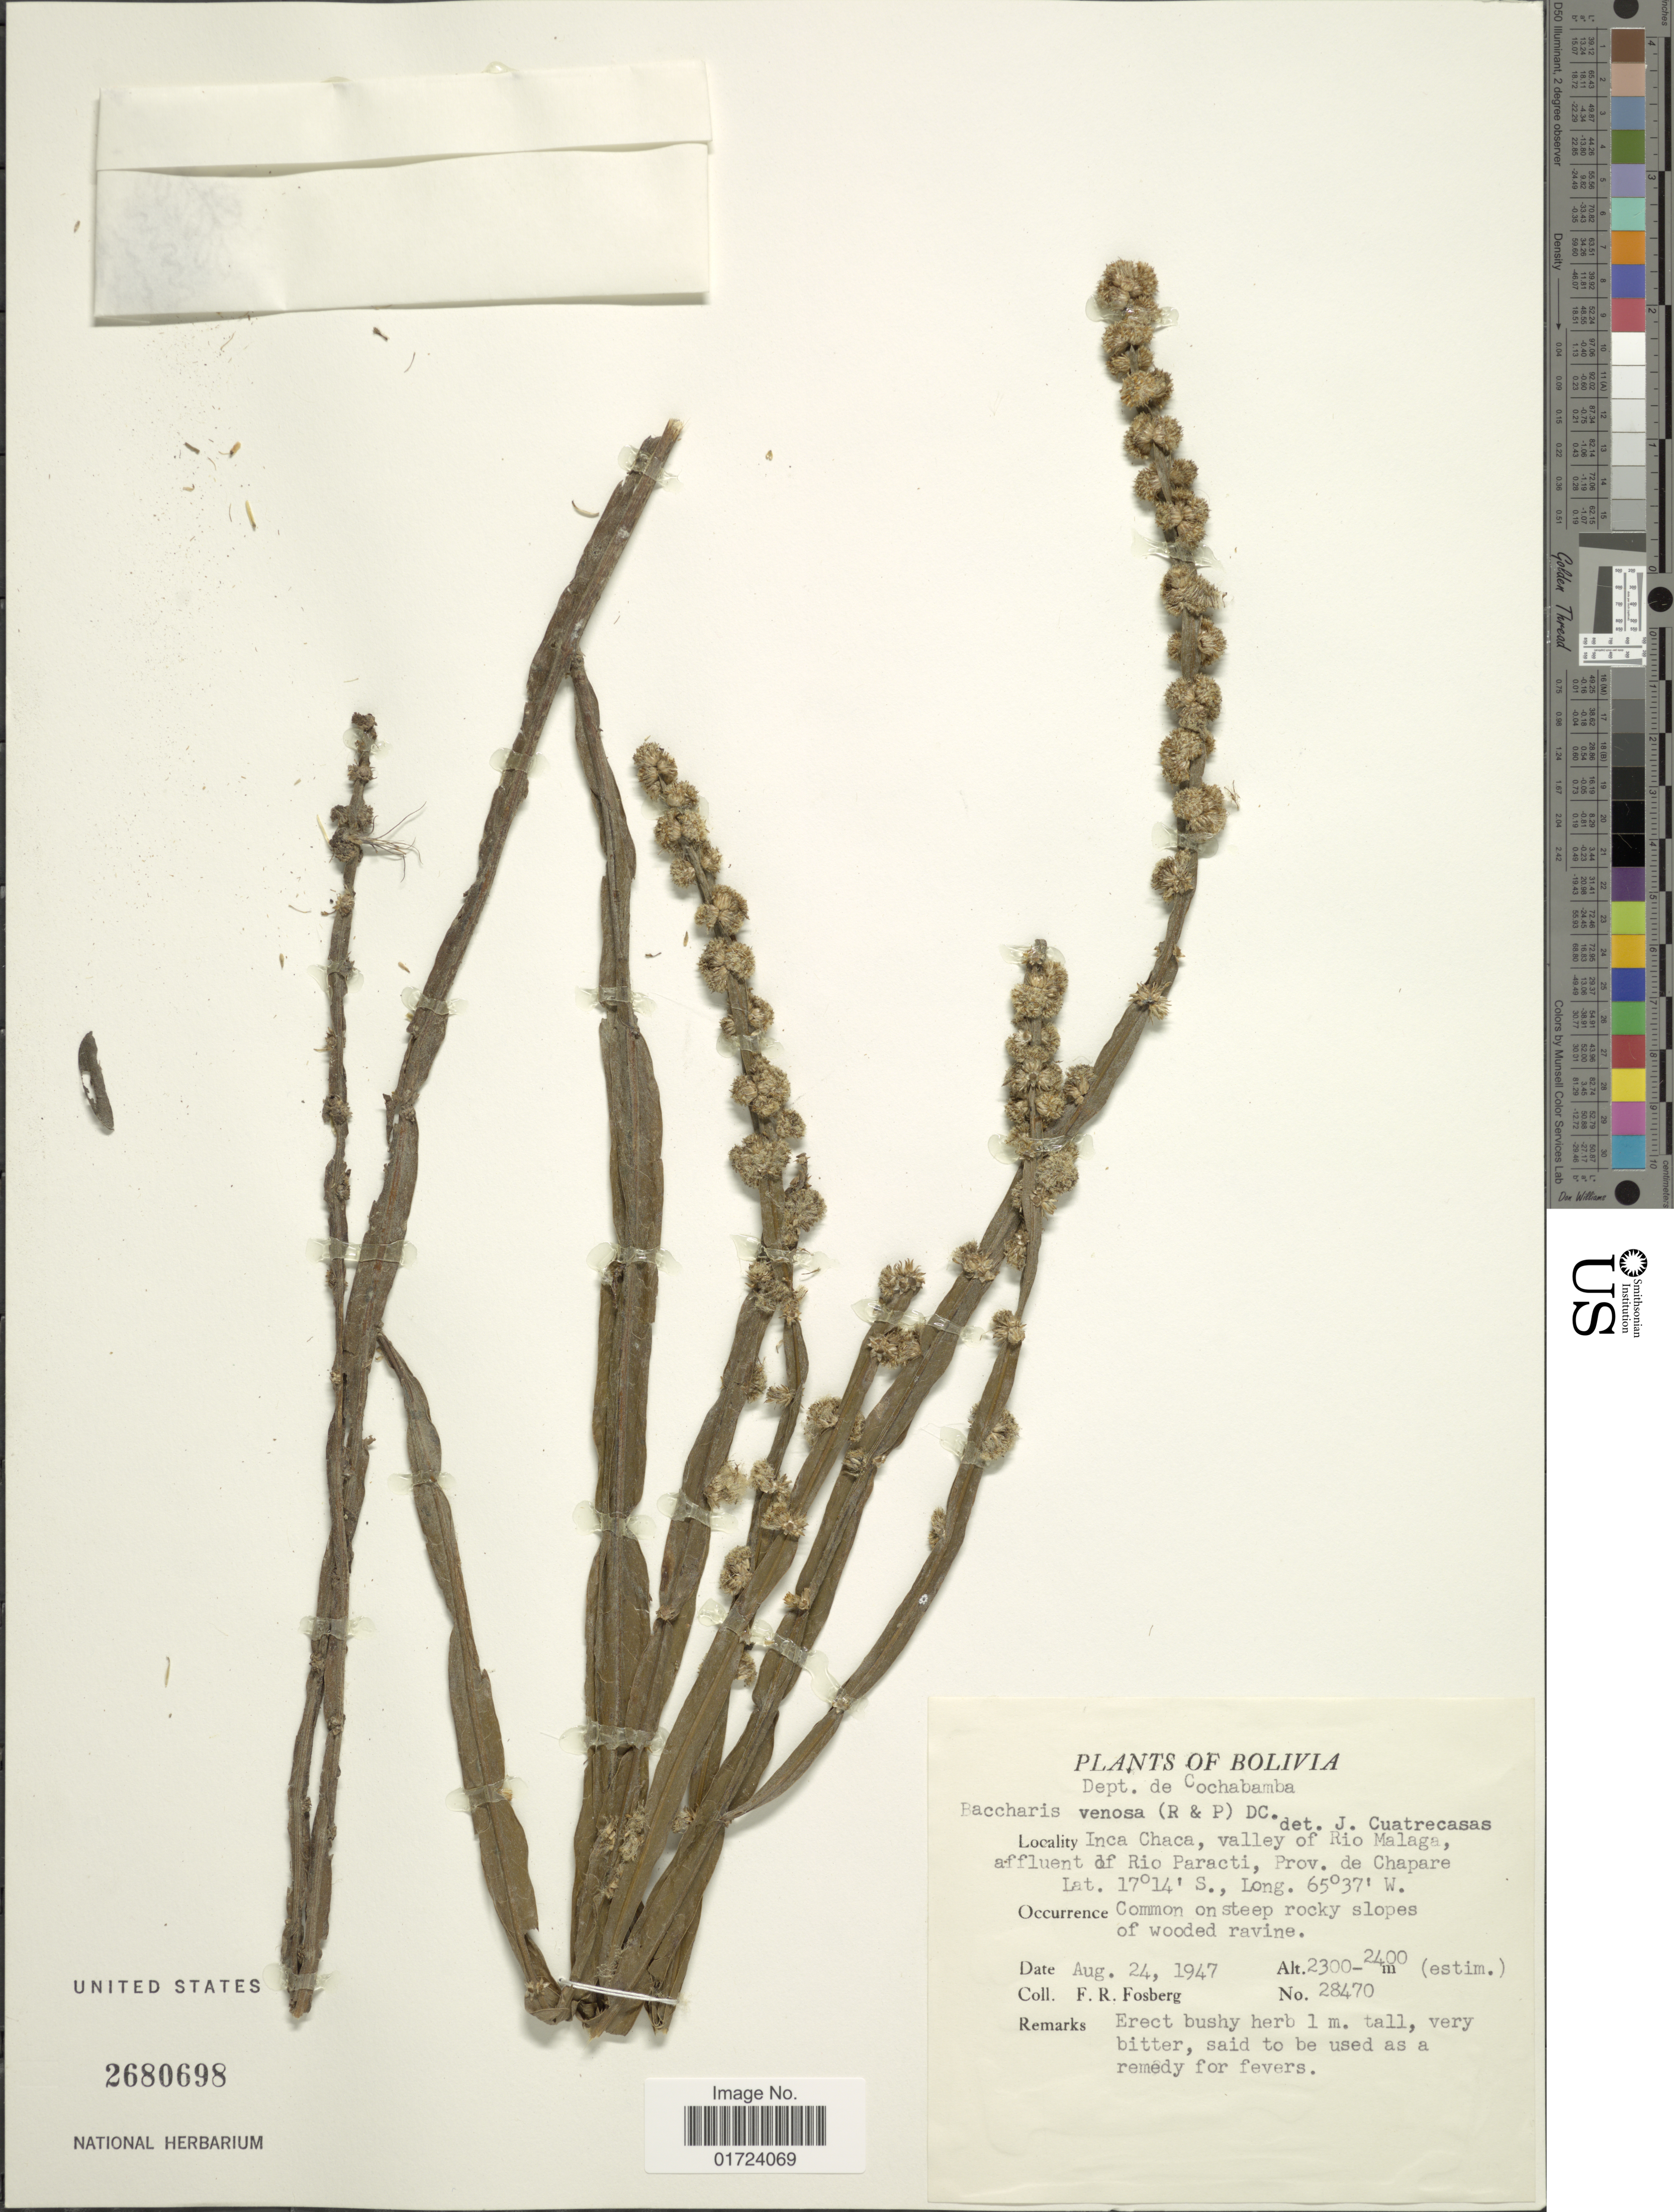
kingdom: Plantae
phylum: Tracheophyta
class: Magnoliopsida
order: Asterales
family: Asteraceae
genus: Baccharis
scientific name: Baccharis venosa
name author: (Ruiz & Pav.) Pers.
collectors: F. R. Fosberg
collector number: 27470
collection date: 1947-08-24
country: Bolivia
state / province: Cochabamba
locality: Dept. de Cochabamba, Inca Chaca, valley of Rio Malaga, affluent of Rio Paracti, prov. de Chapare.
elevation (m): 2300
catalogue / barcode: US 2680698